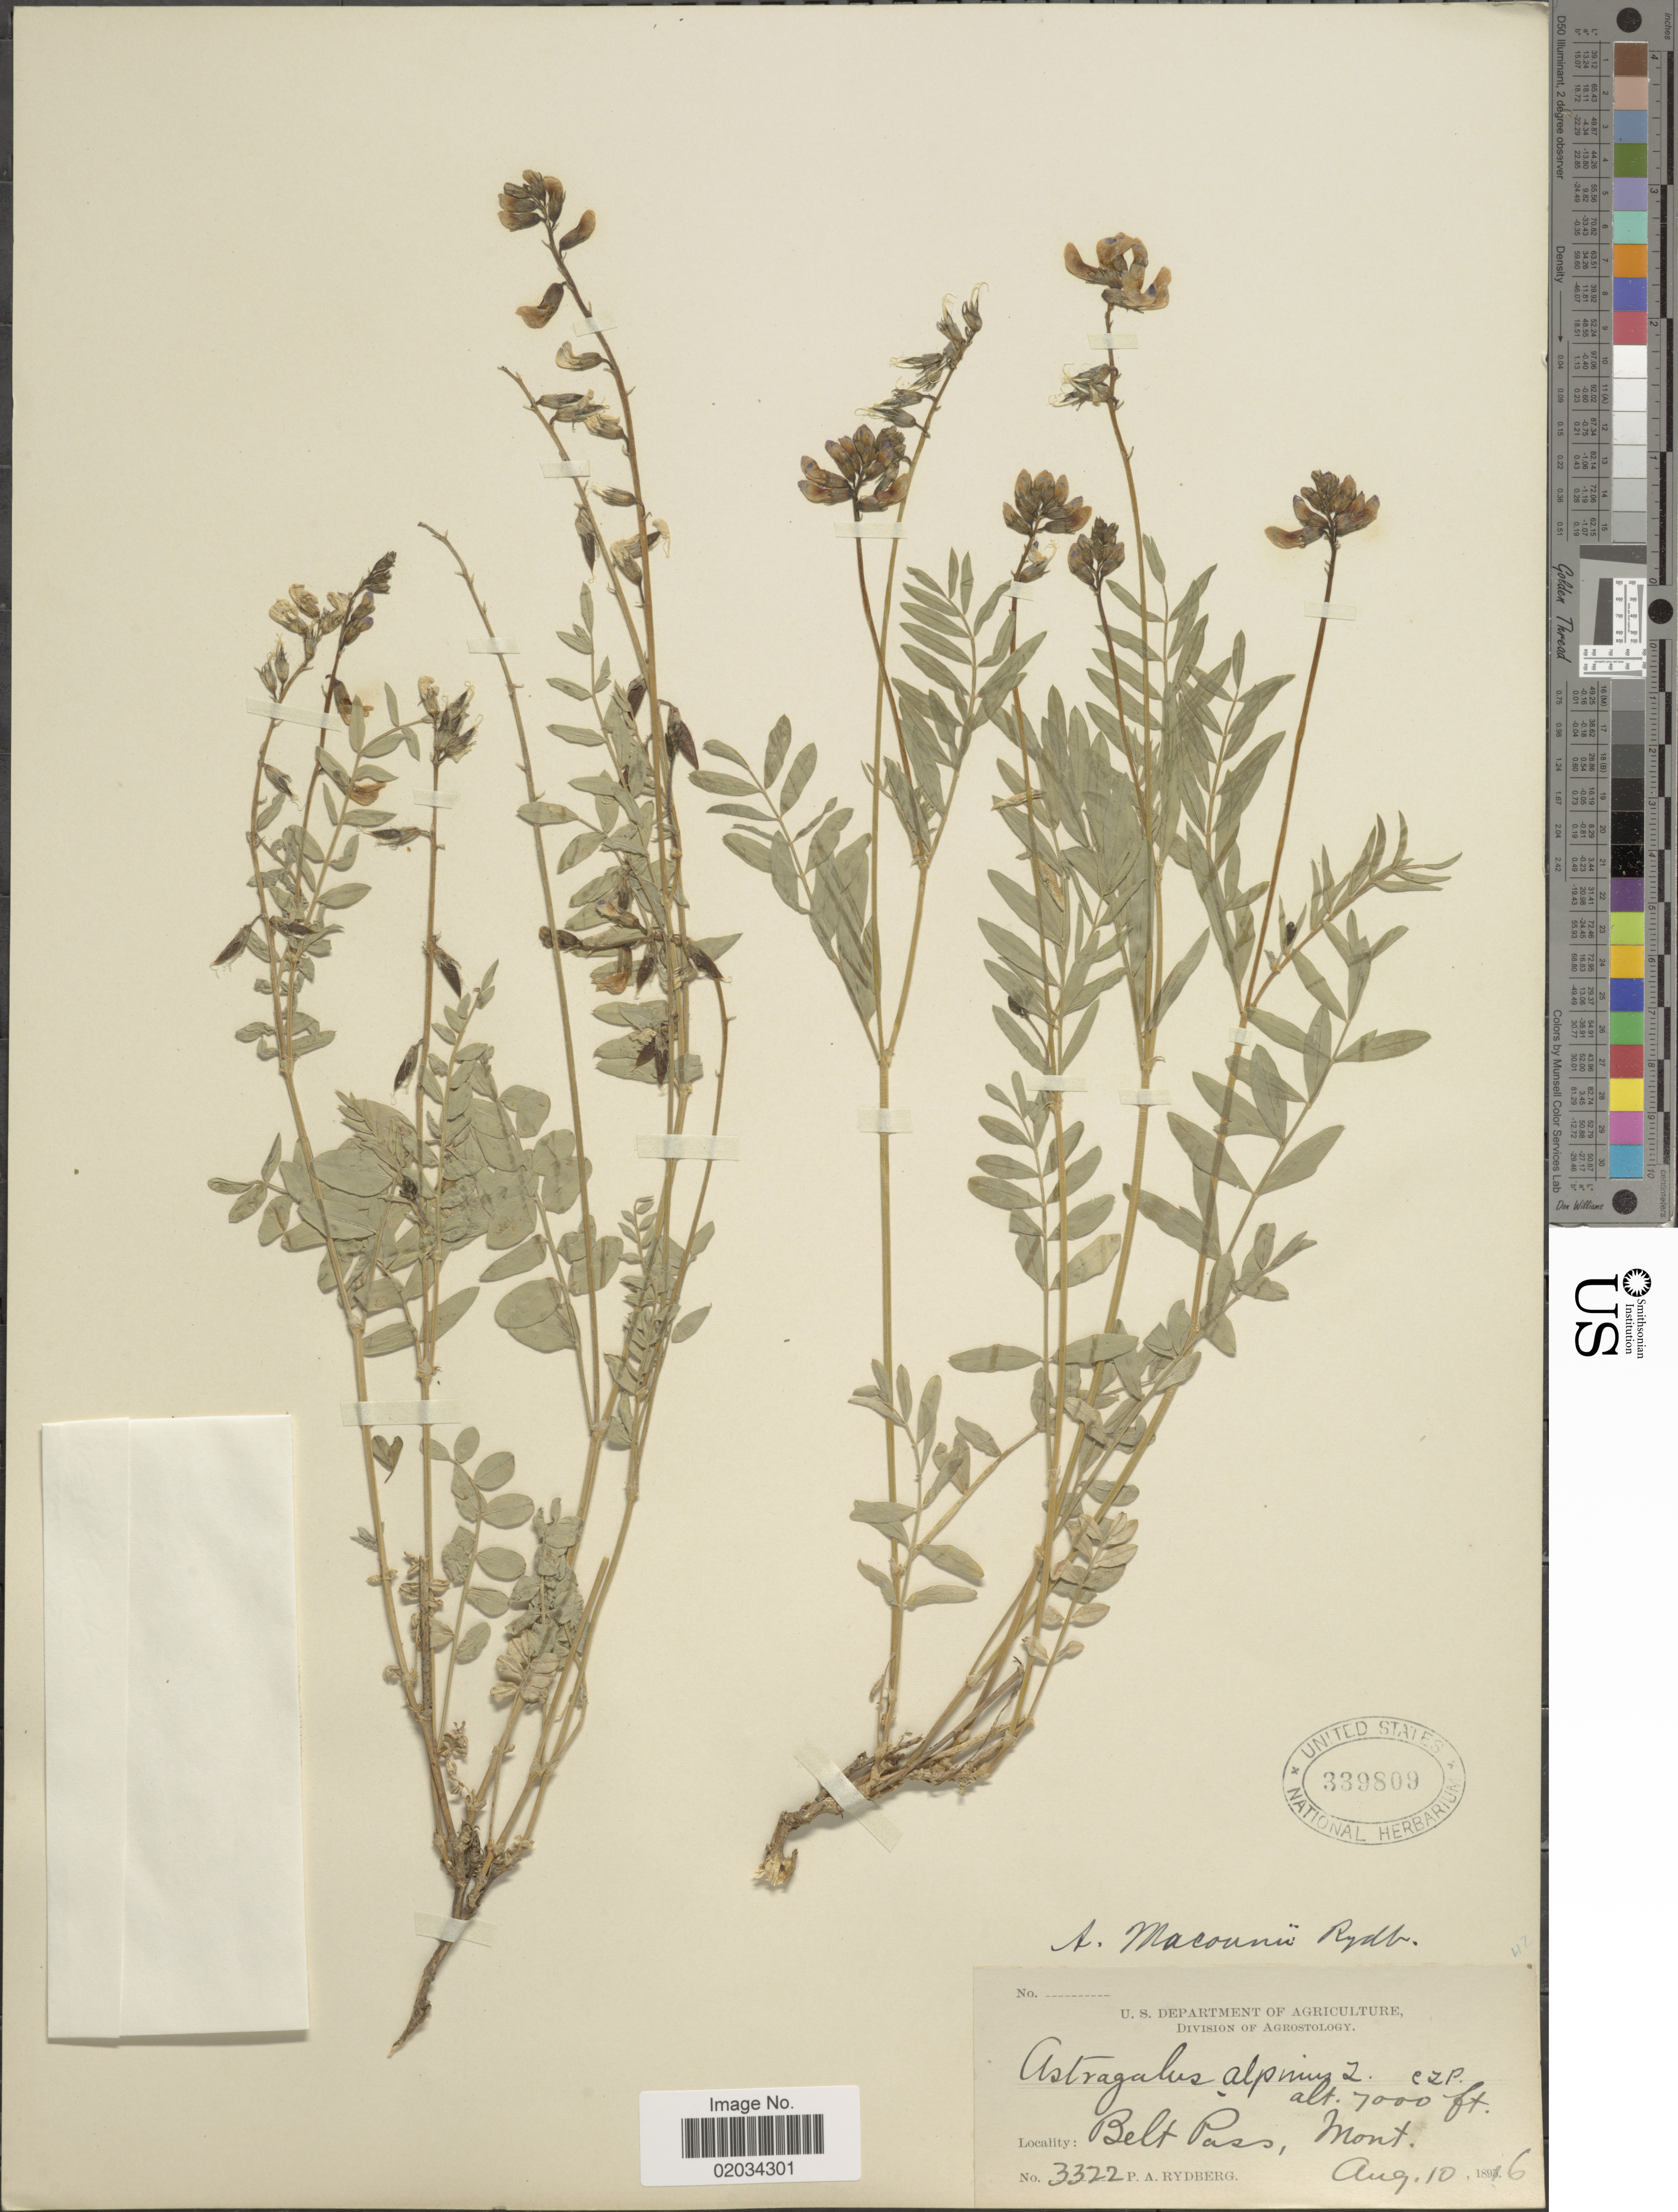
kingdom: Plantae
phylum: Tracheophyta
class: Magnoliopsida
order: Fabales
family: Fabaceae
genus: Astragalus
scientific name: Astragalus robbinsii var. minor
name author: (Hook.) Barneby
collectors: P. A. Rydberg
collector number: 3322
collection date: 1896-08-10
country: United States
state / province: Montana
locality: Belt Pass, Mont.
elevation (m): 2134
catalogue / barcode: US 339809